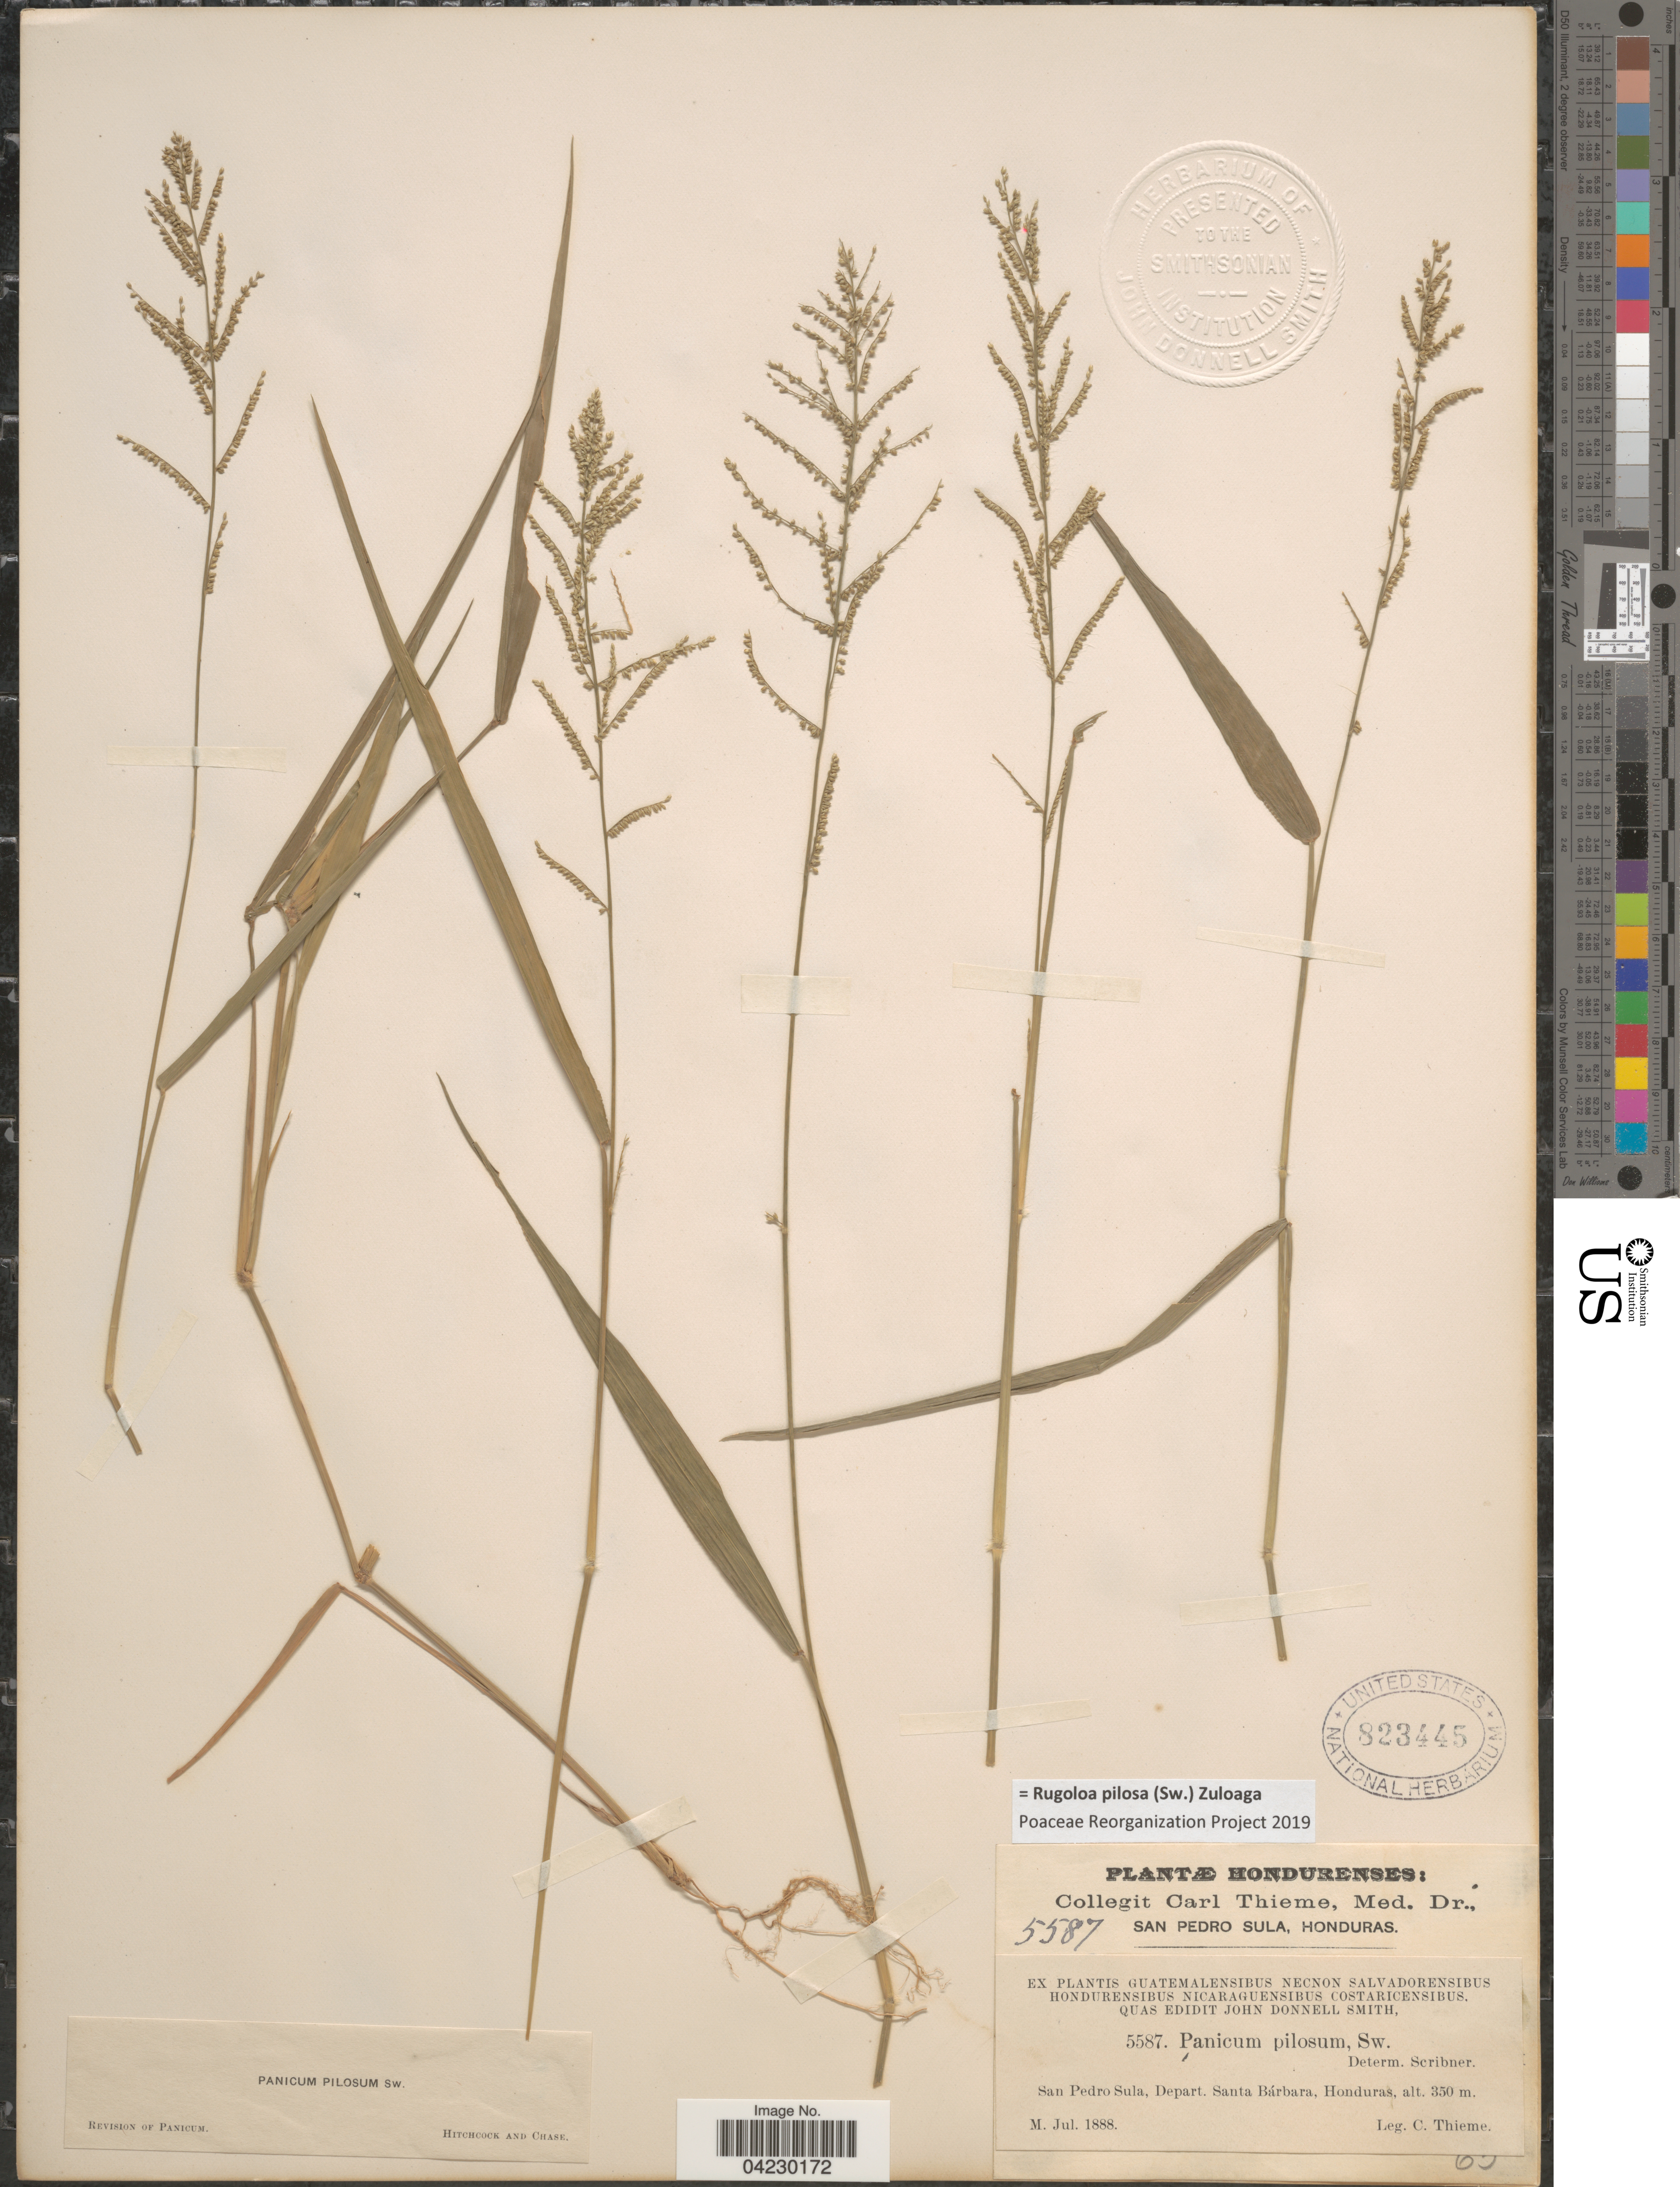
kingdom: Plantae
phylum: Tracheophyta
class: Liliopsida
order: Poales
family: Poaceae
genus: Rugoloa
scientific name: Rugoloa pilosa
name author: (Sw.) Zuloaga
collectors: C. Thieme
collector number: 5587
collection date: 1888-07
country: Honduras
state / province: Santa Barbara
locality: San Pedro Sula, Depart. Santa Bárbara.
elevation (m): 350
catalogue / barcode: US 823445